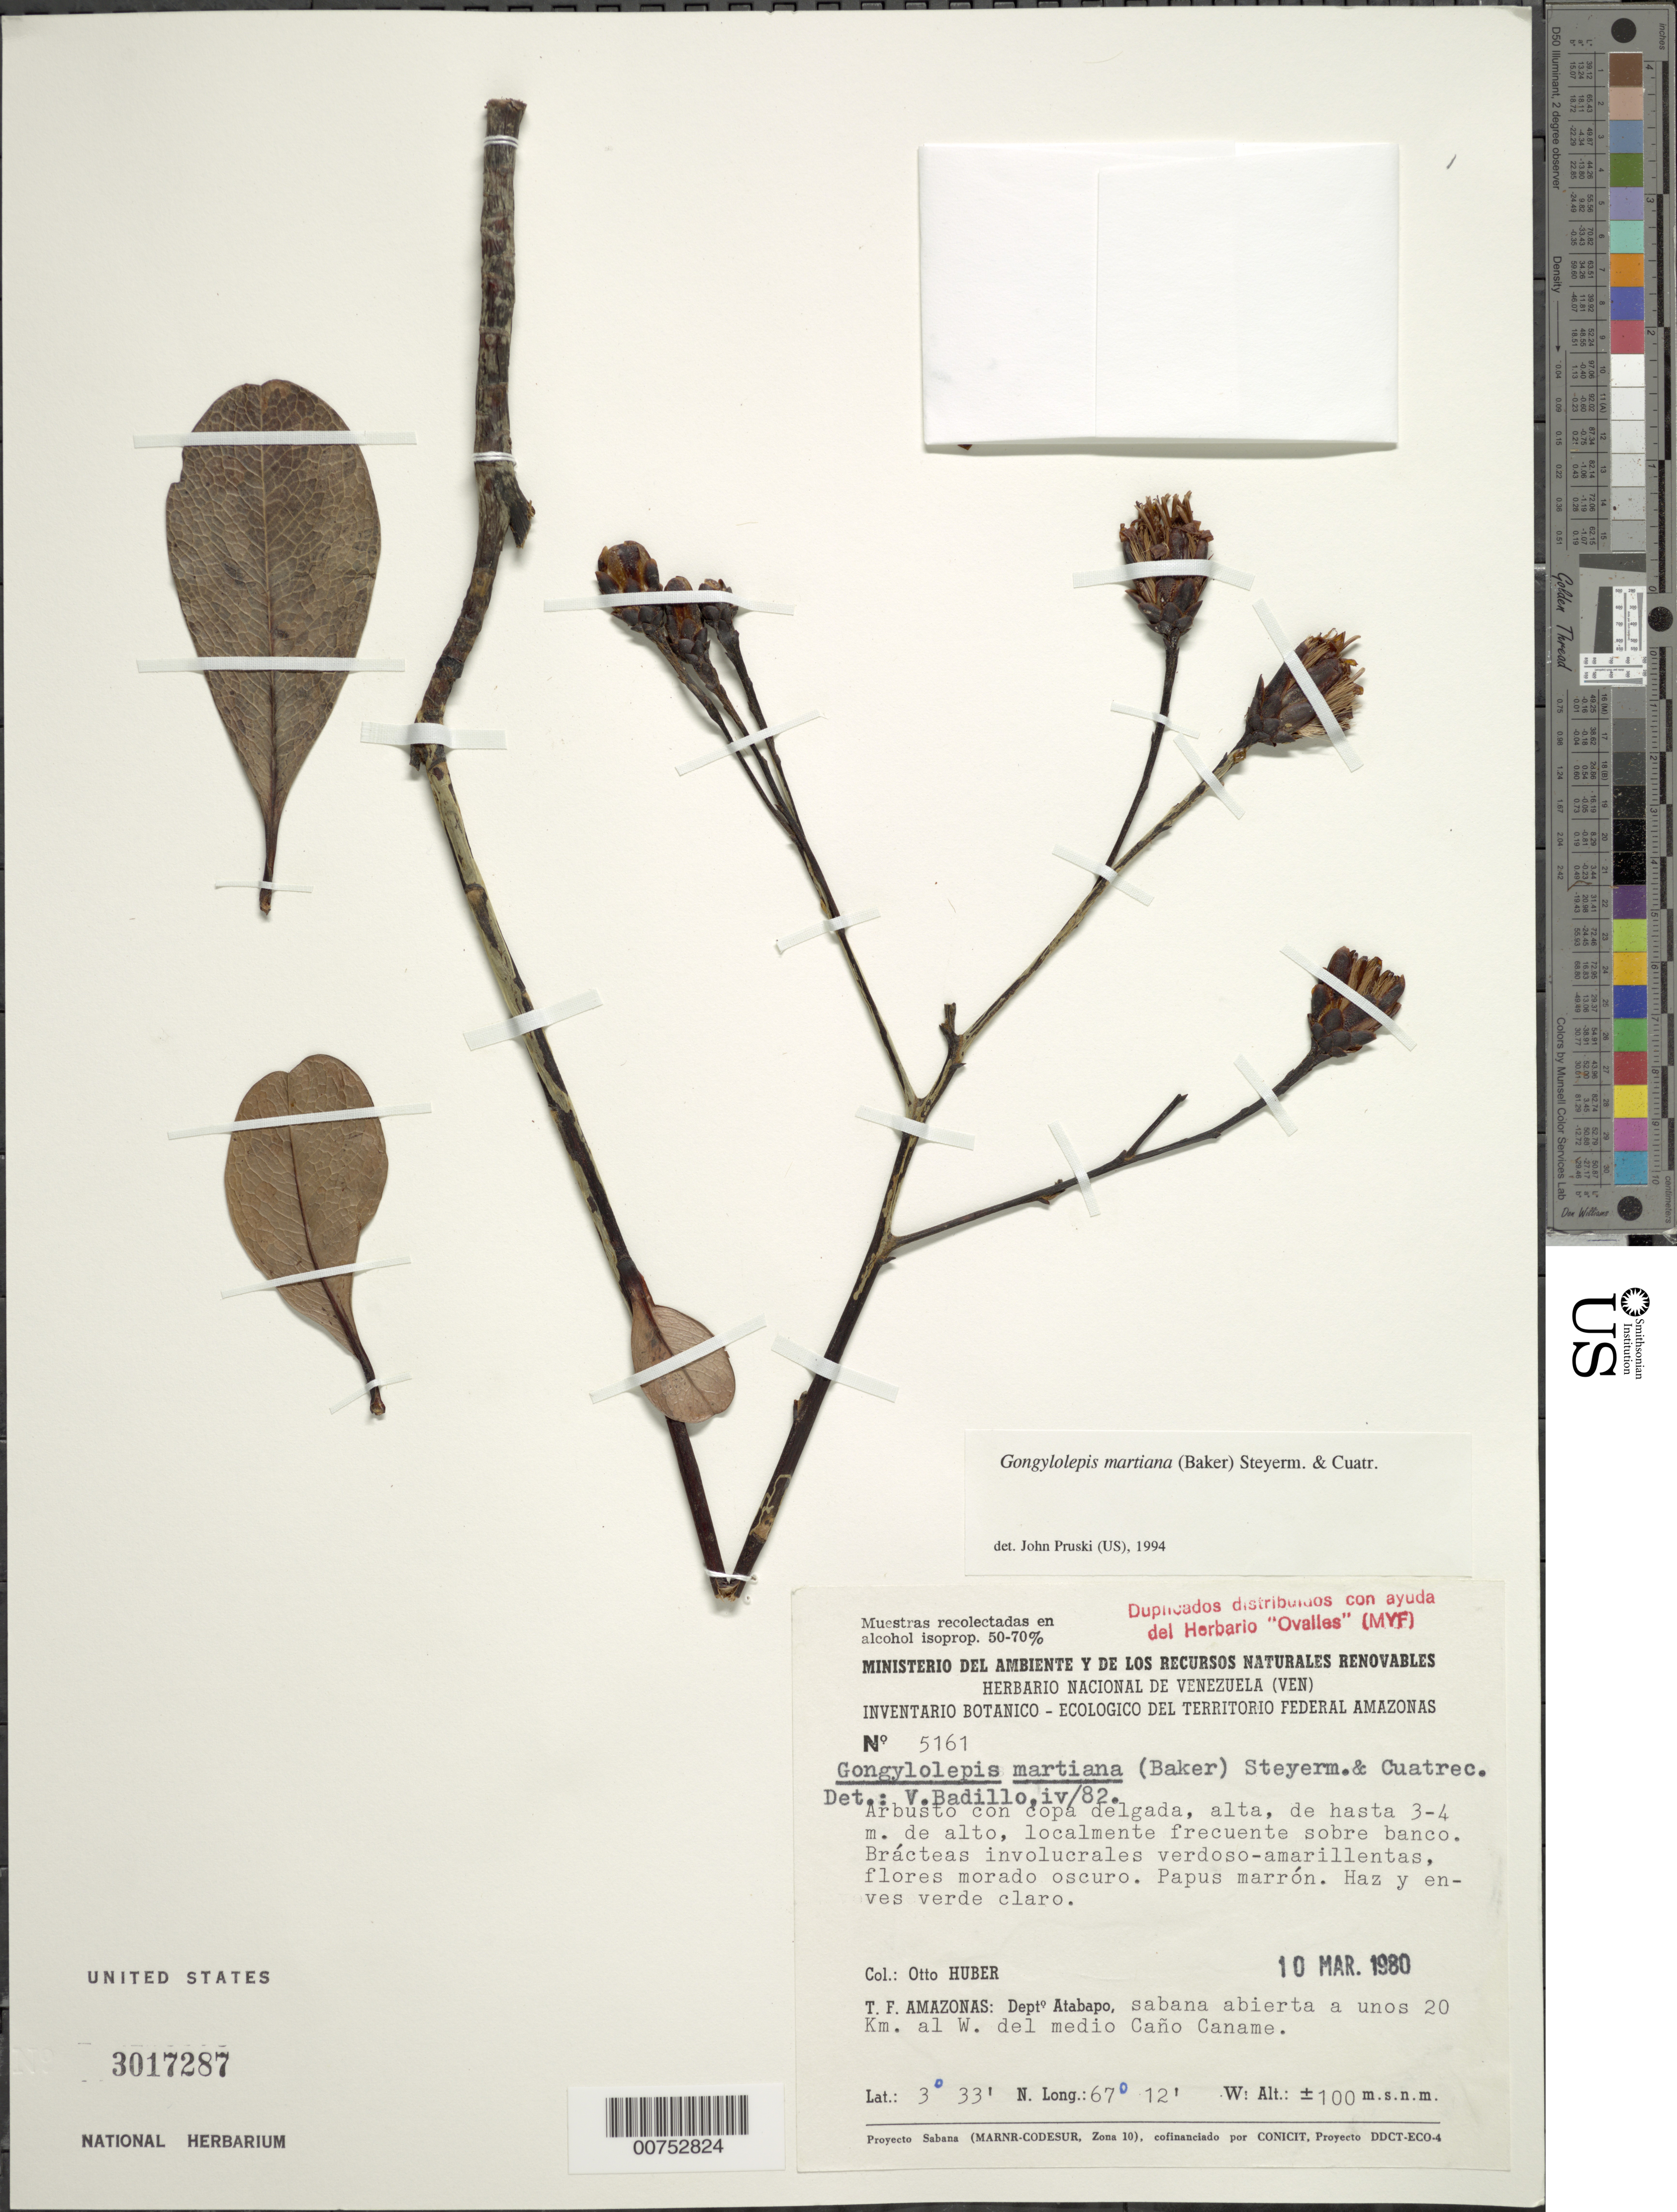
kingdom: Plantae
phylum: Tracheophyta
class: Magnoliopsida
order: Asterales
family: Asteraceae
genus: Gongylolepis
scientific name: Gongylolepis martiana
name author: (Baker) Steyerm. & Cuatrec.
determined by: Pruski, J. F.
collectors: O. Huber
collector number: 5161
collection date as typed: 10-Mar-80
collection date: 1980-03-10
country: Venezuela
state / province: Amazonas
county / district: Atabapo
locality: Medio Caño Caname, 20 km al S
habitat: Sabana abierta; sobre banco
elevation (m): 100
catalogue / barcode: US 3017287